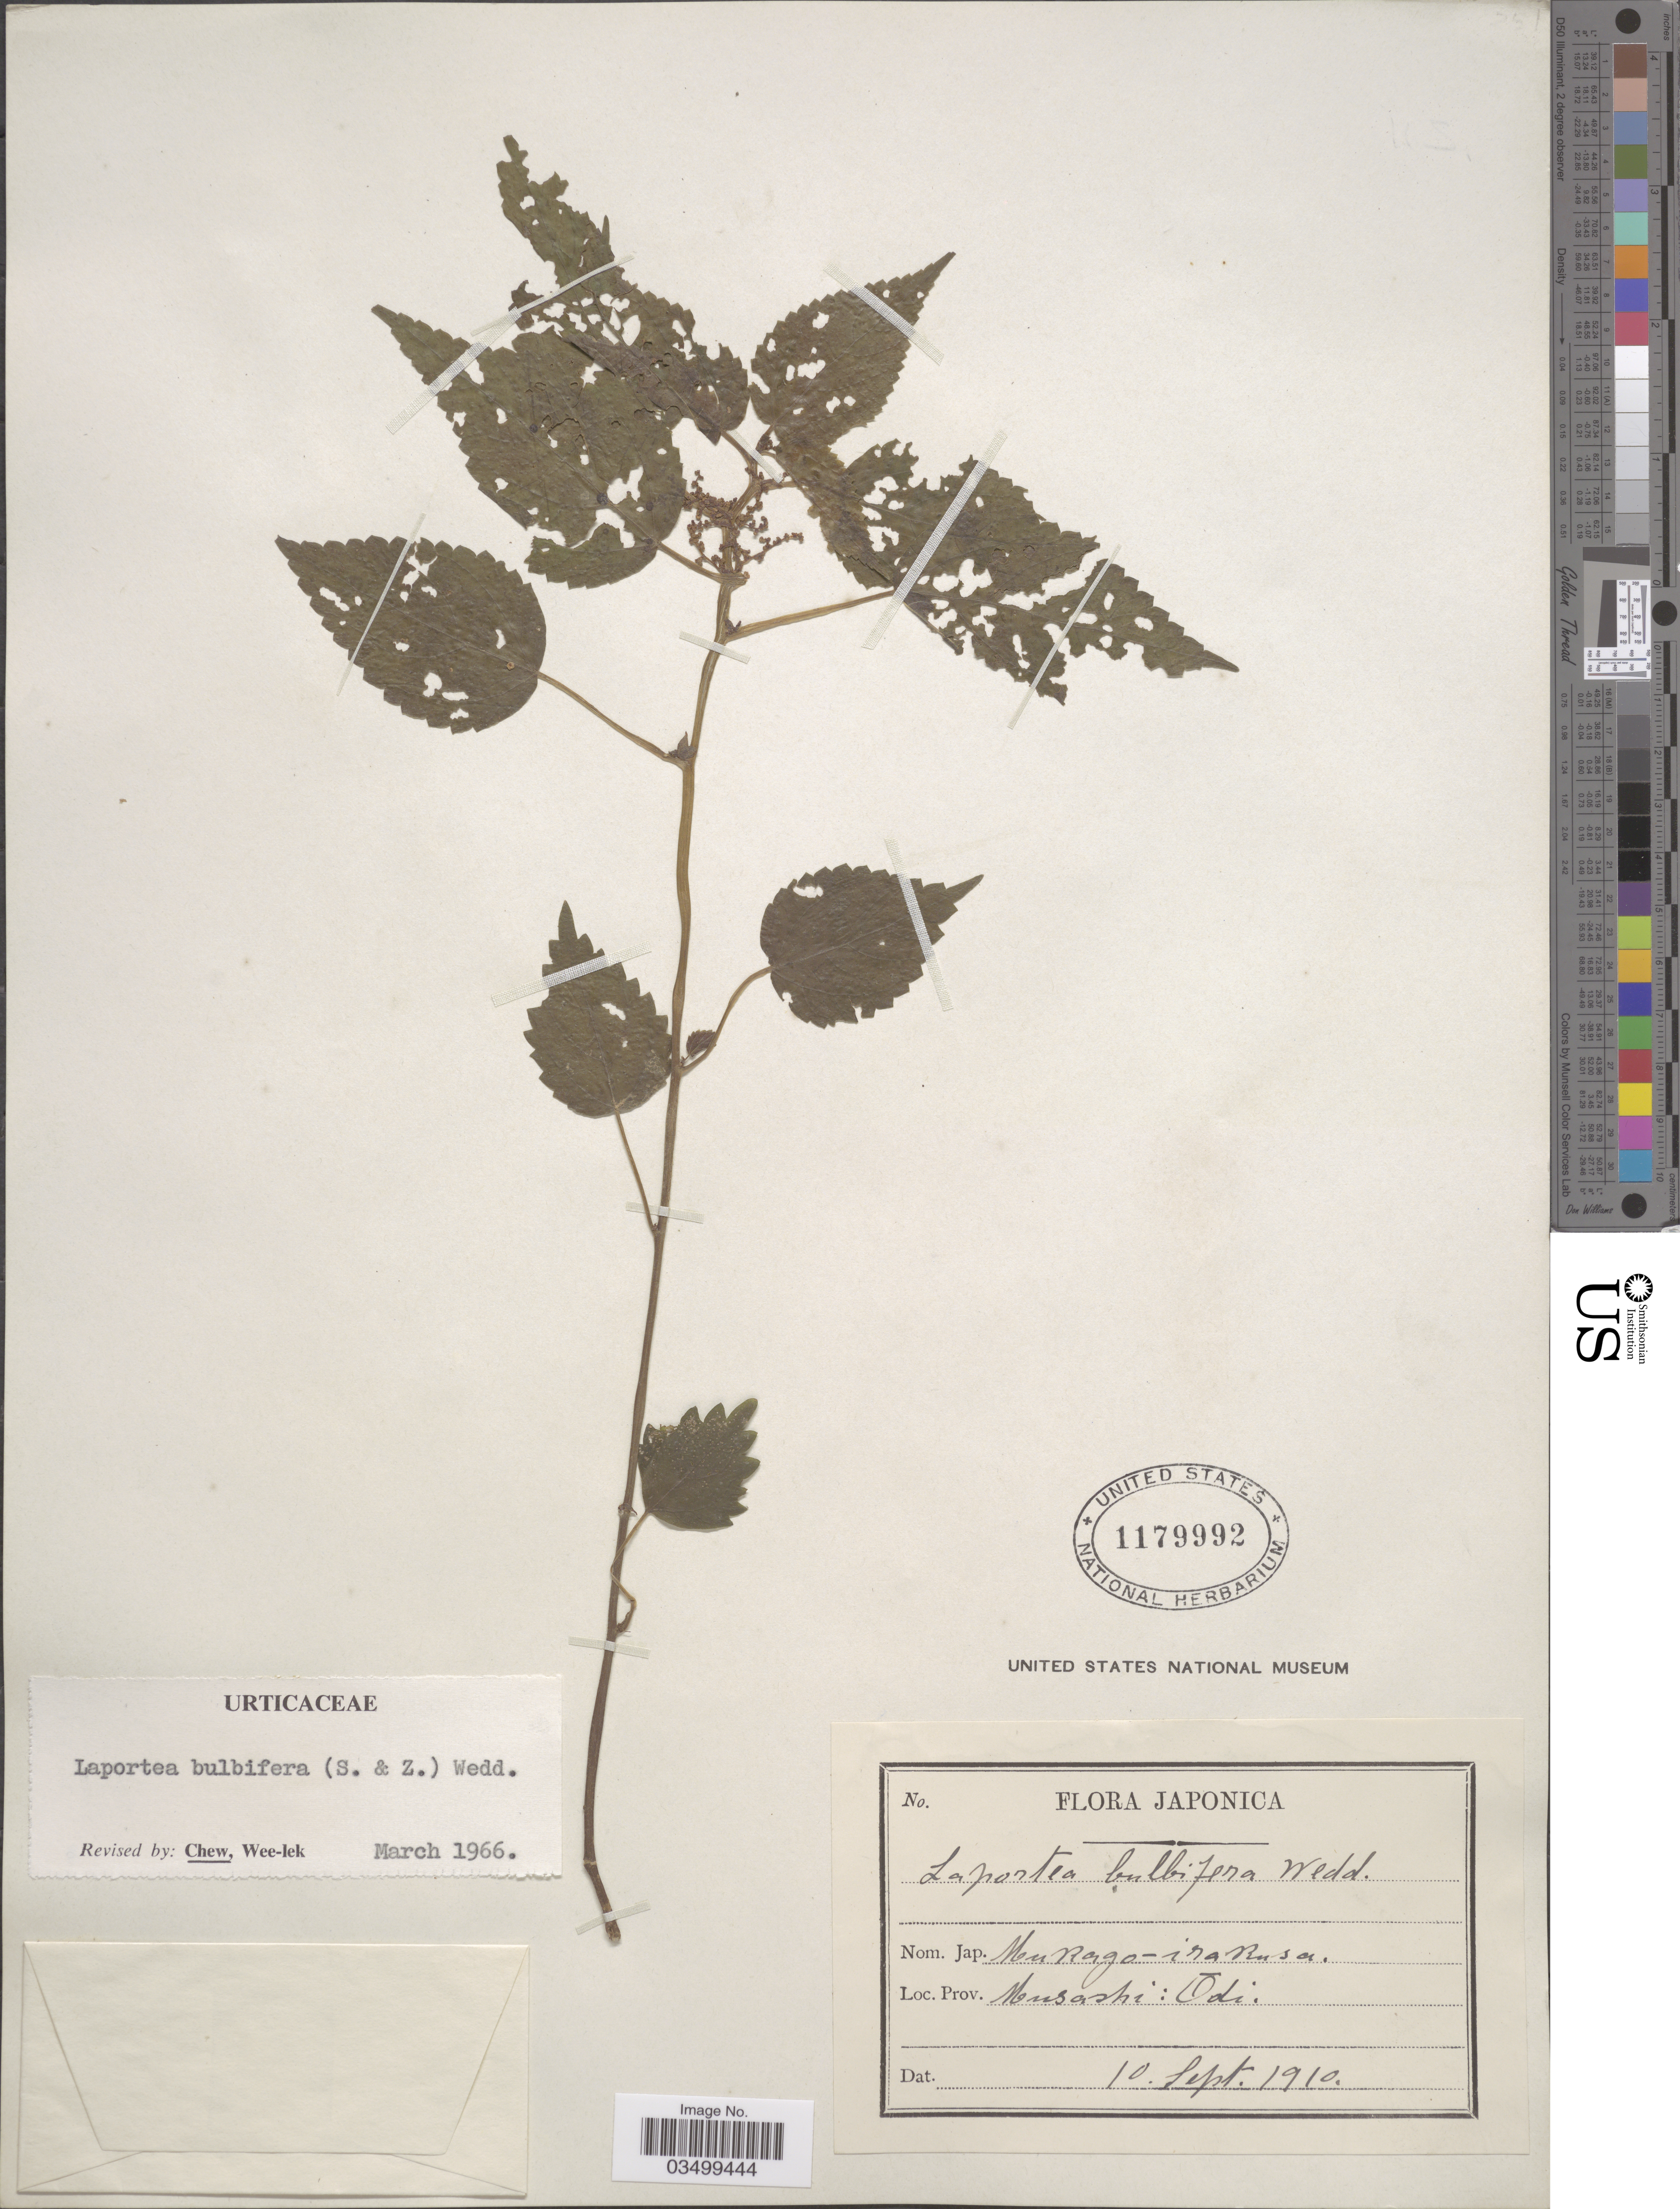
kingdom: Plantae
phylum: Tracheophyta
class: Magnoliopsida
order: Rosales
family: Urticaceae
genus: Laportea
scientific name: Laportea bulbifera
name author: (Siebold & Zucc.) Wedd.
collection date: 1910-09-10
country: Japan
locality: Prov. Mushasi : Ōdi.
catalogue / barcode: US 1179992